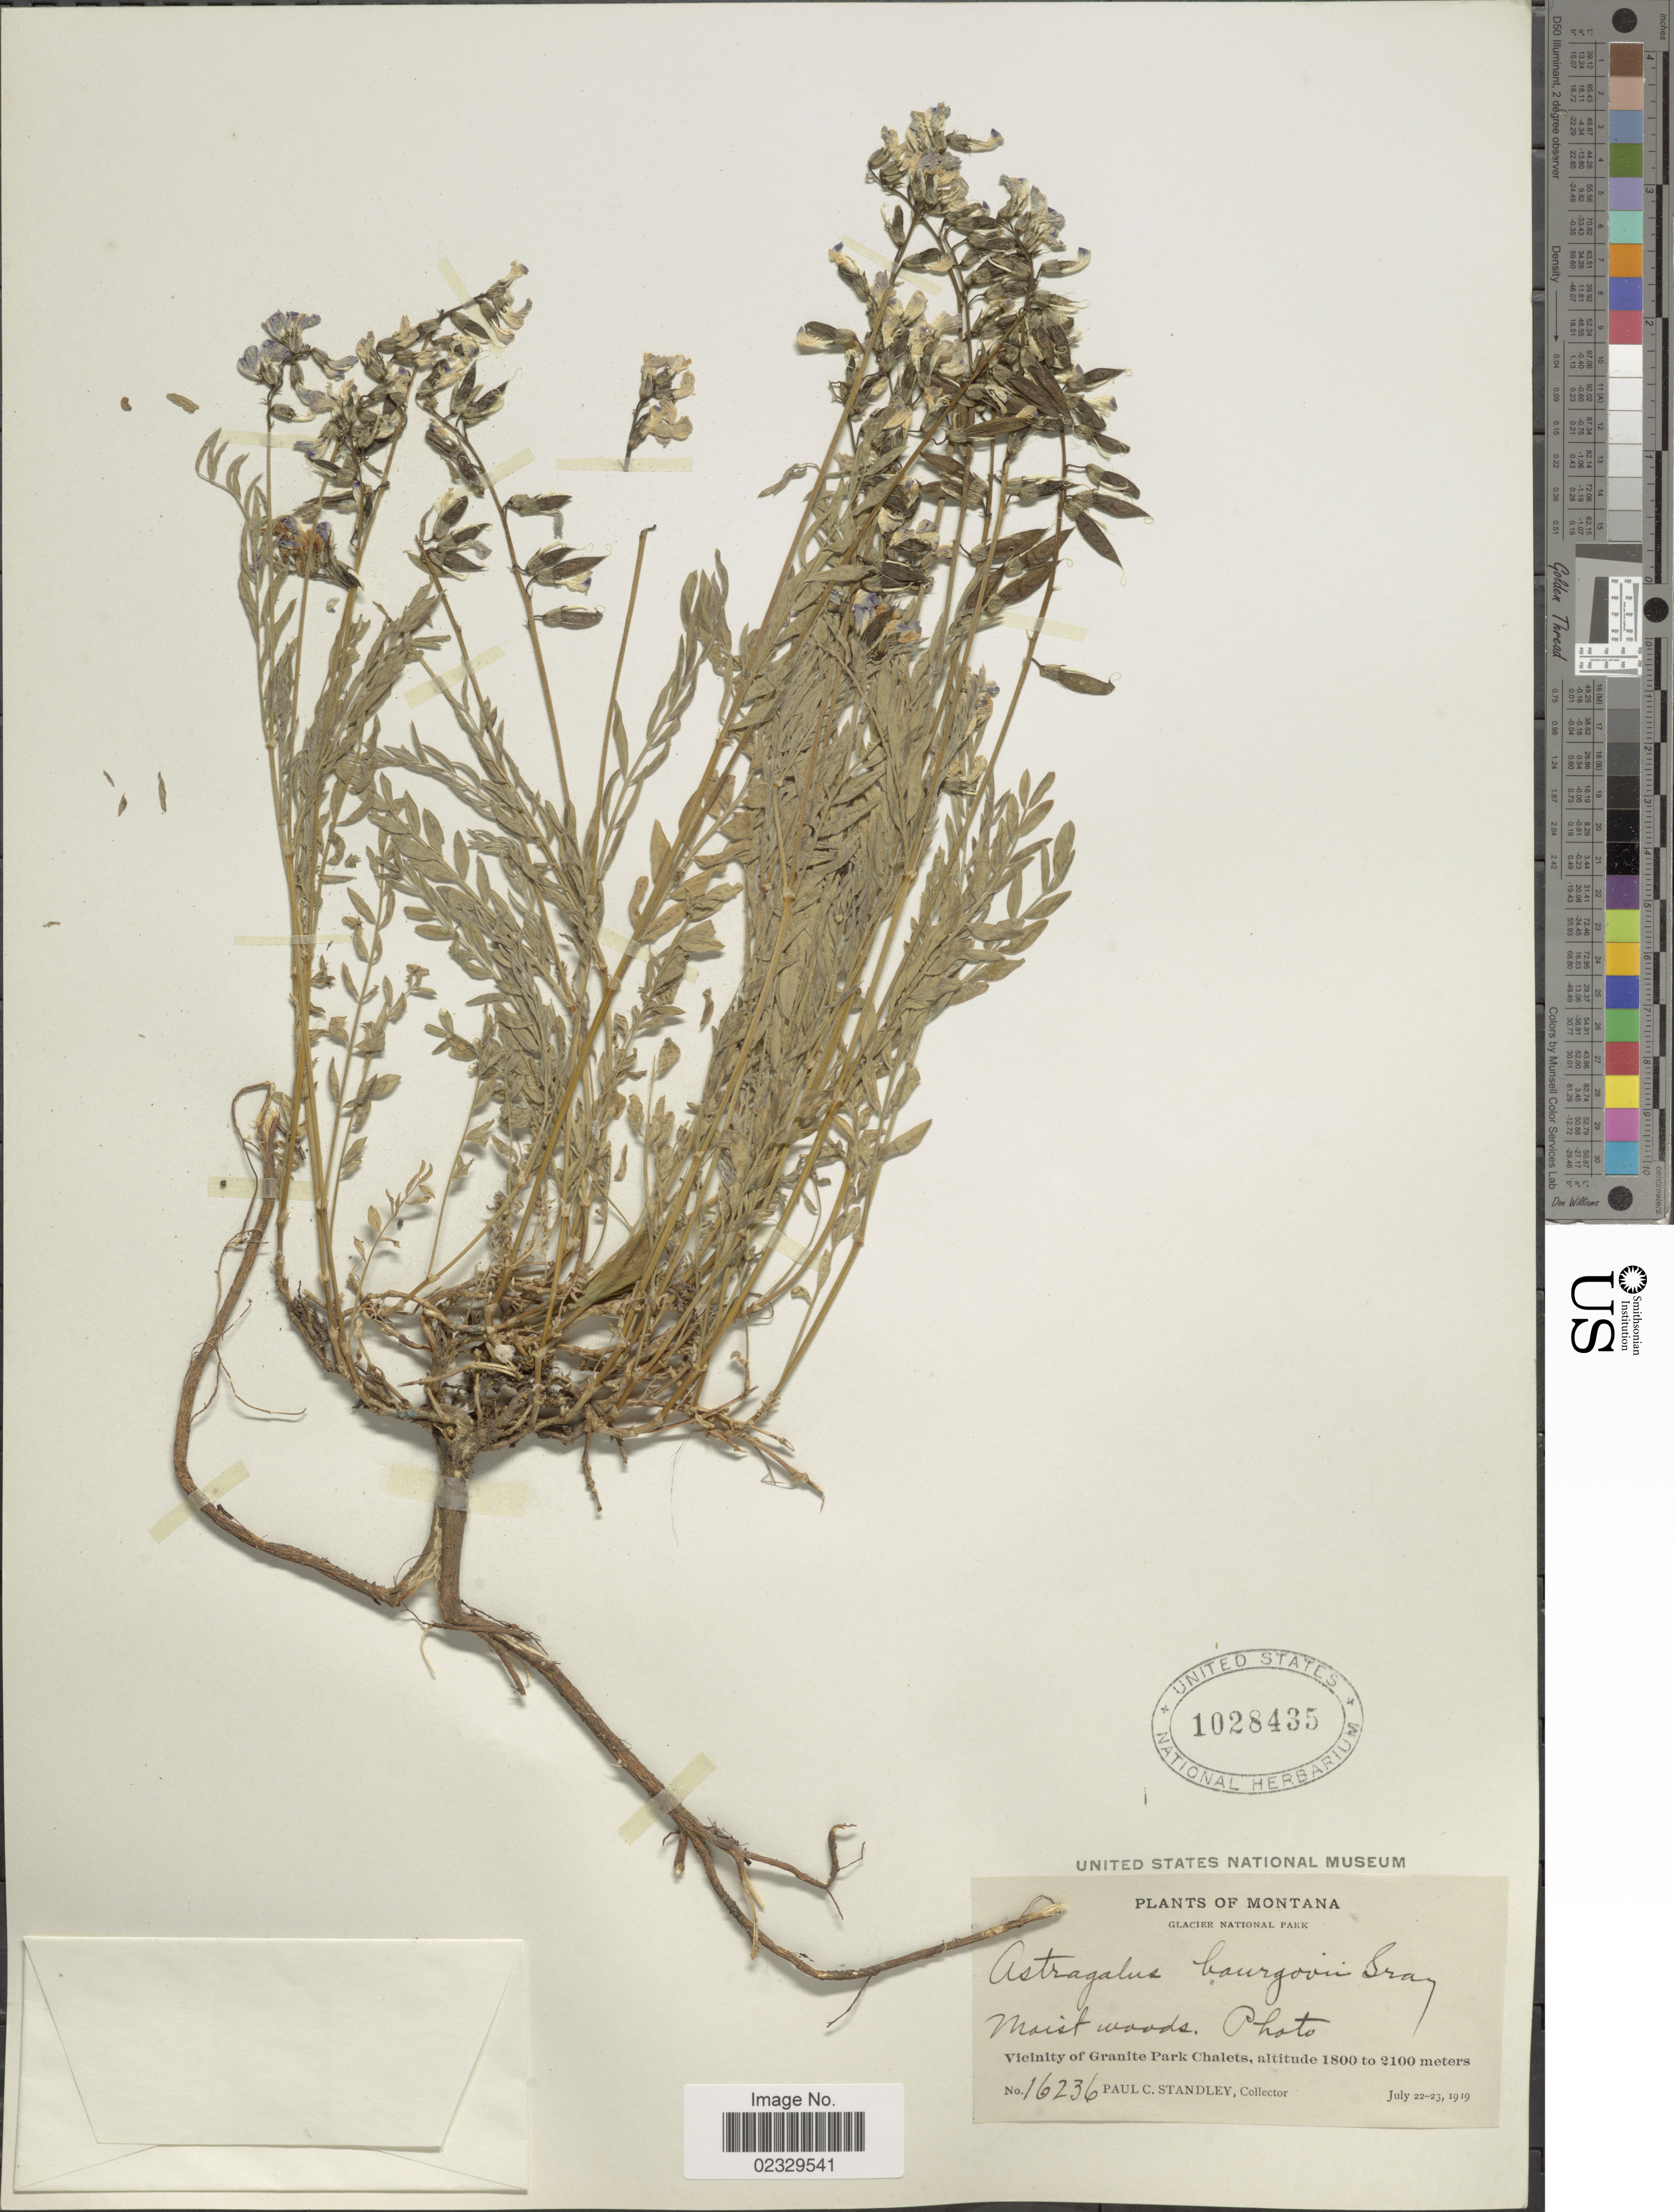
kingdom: Plantae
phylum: Tracheophyta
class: Magnoliopsida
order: Fabales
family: Fabaceae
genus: Astragalus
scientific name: Astragalus bourgovii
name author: A. Gray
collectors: P. C. Standley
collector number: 16236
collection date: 1919-07-22/1919-07-23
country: United States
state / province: Montana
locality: Glacier National Park. Vicinity of Granite Park Chalets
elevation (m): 1800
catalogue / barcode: US 1028436